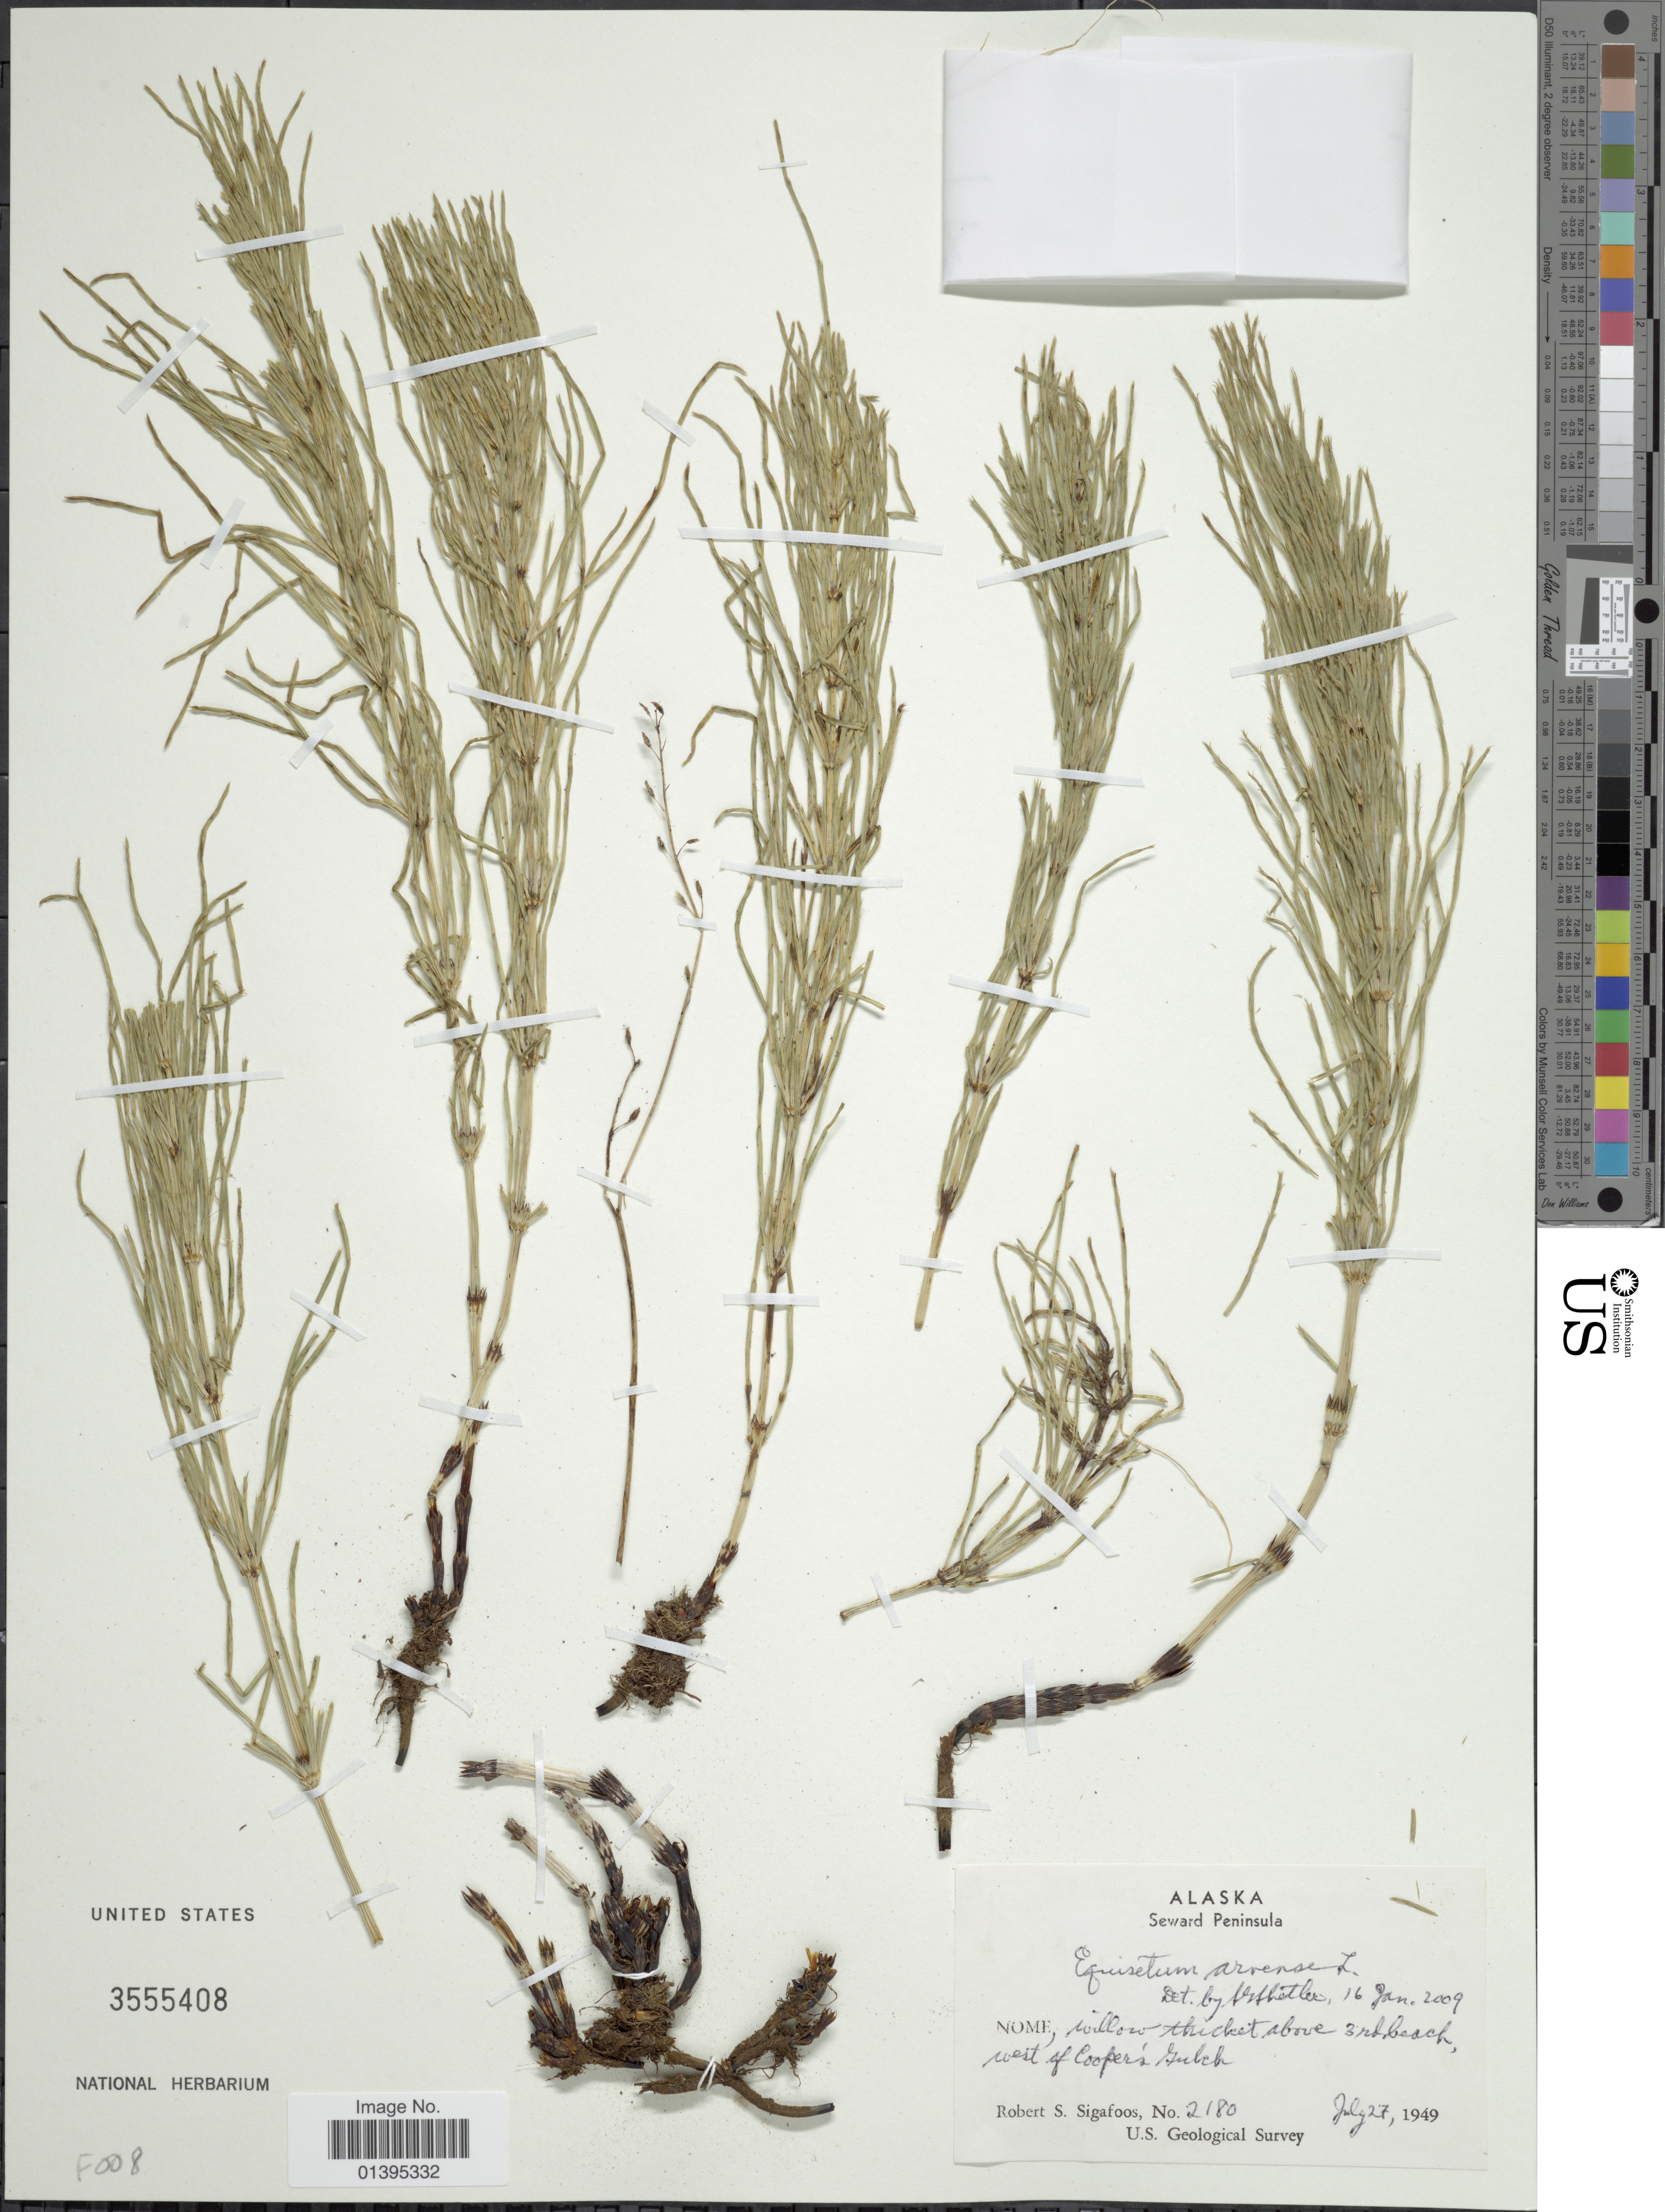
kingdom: Plantae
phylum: Tracheophyta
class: Polypodiopsida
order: Equisetales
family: Equisetaceae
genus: Equisetum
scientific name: Equisetum arvense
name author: L.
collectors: R. Sigafoos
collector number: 2180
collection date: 1949-07-27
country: United States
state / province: Alaska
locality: Seward Peninsula, Nome, willow thicket above 3rd beach, west of Cooper's Gulch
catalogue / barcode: US 3555408